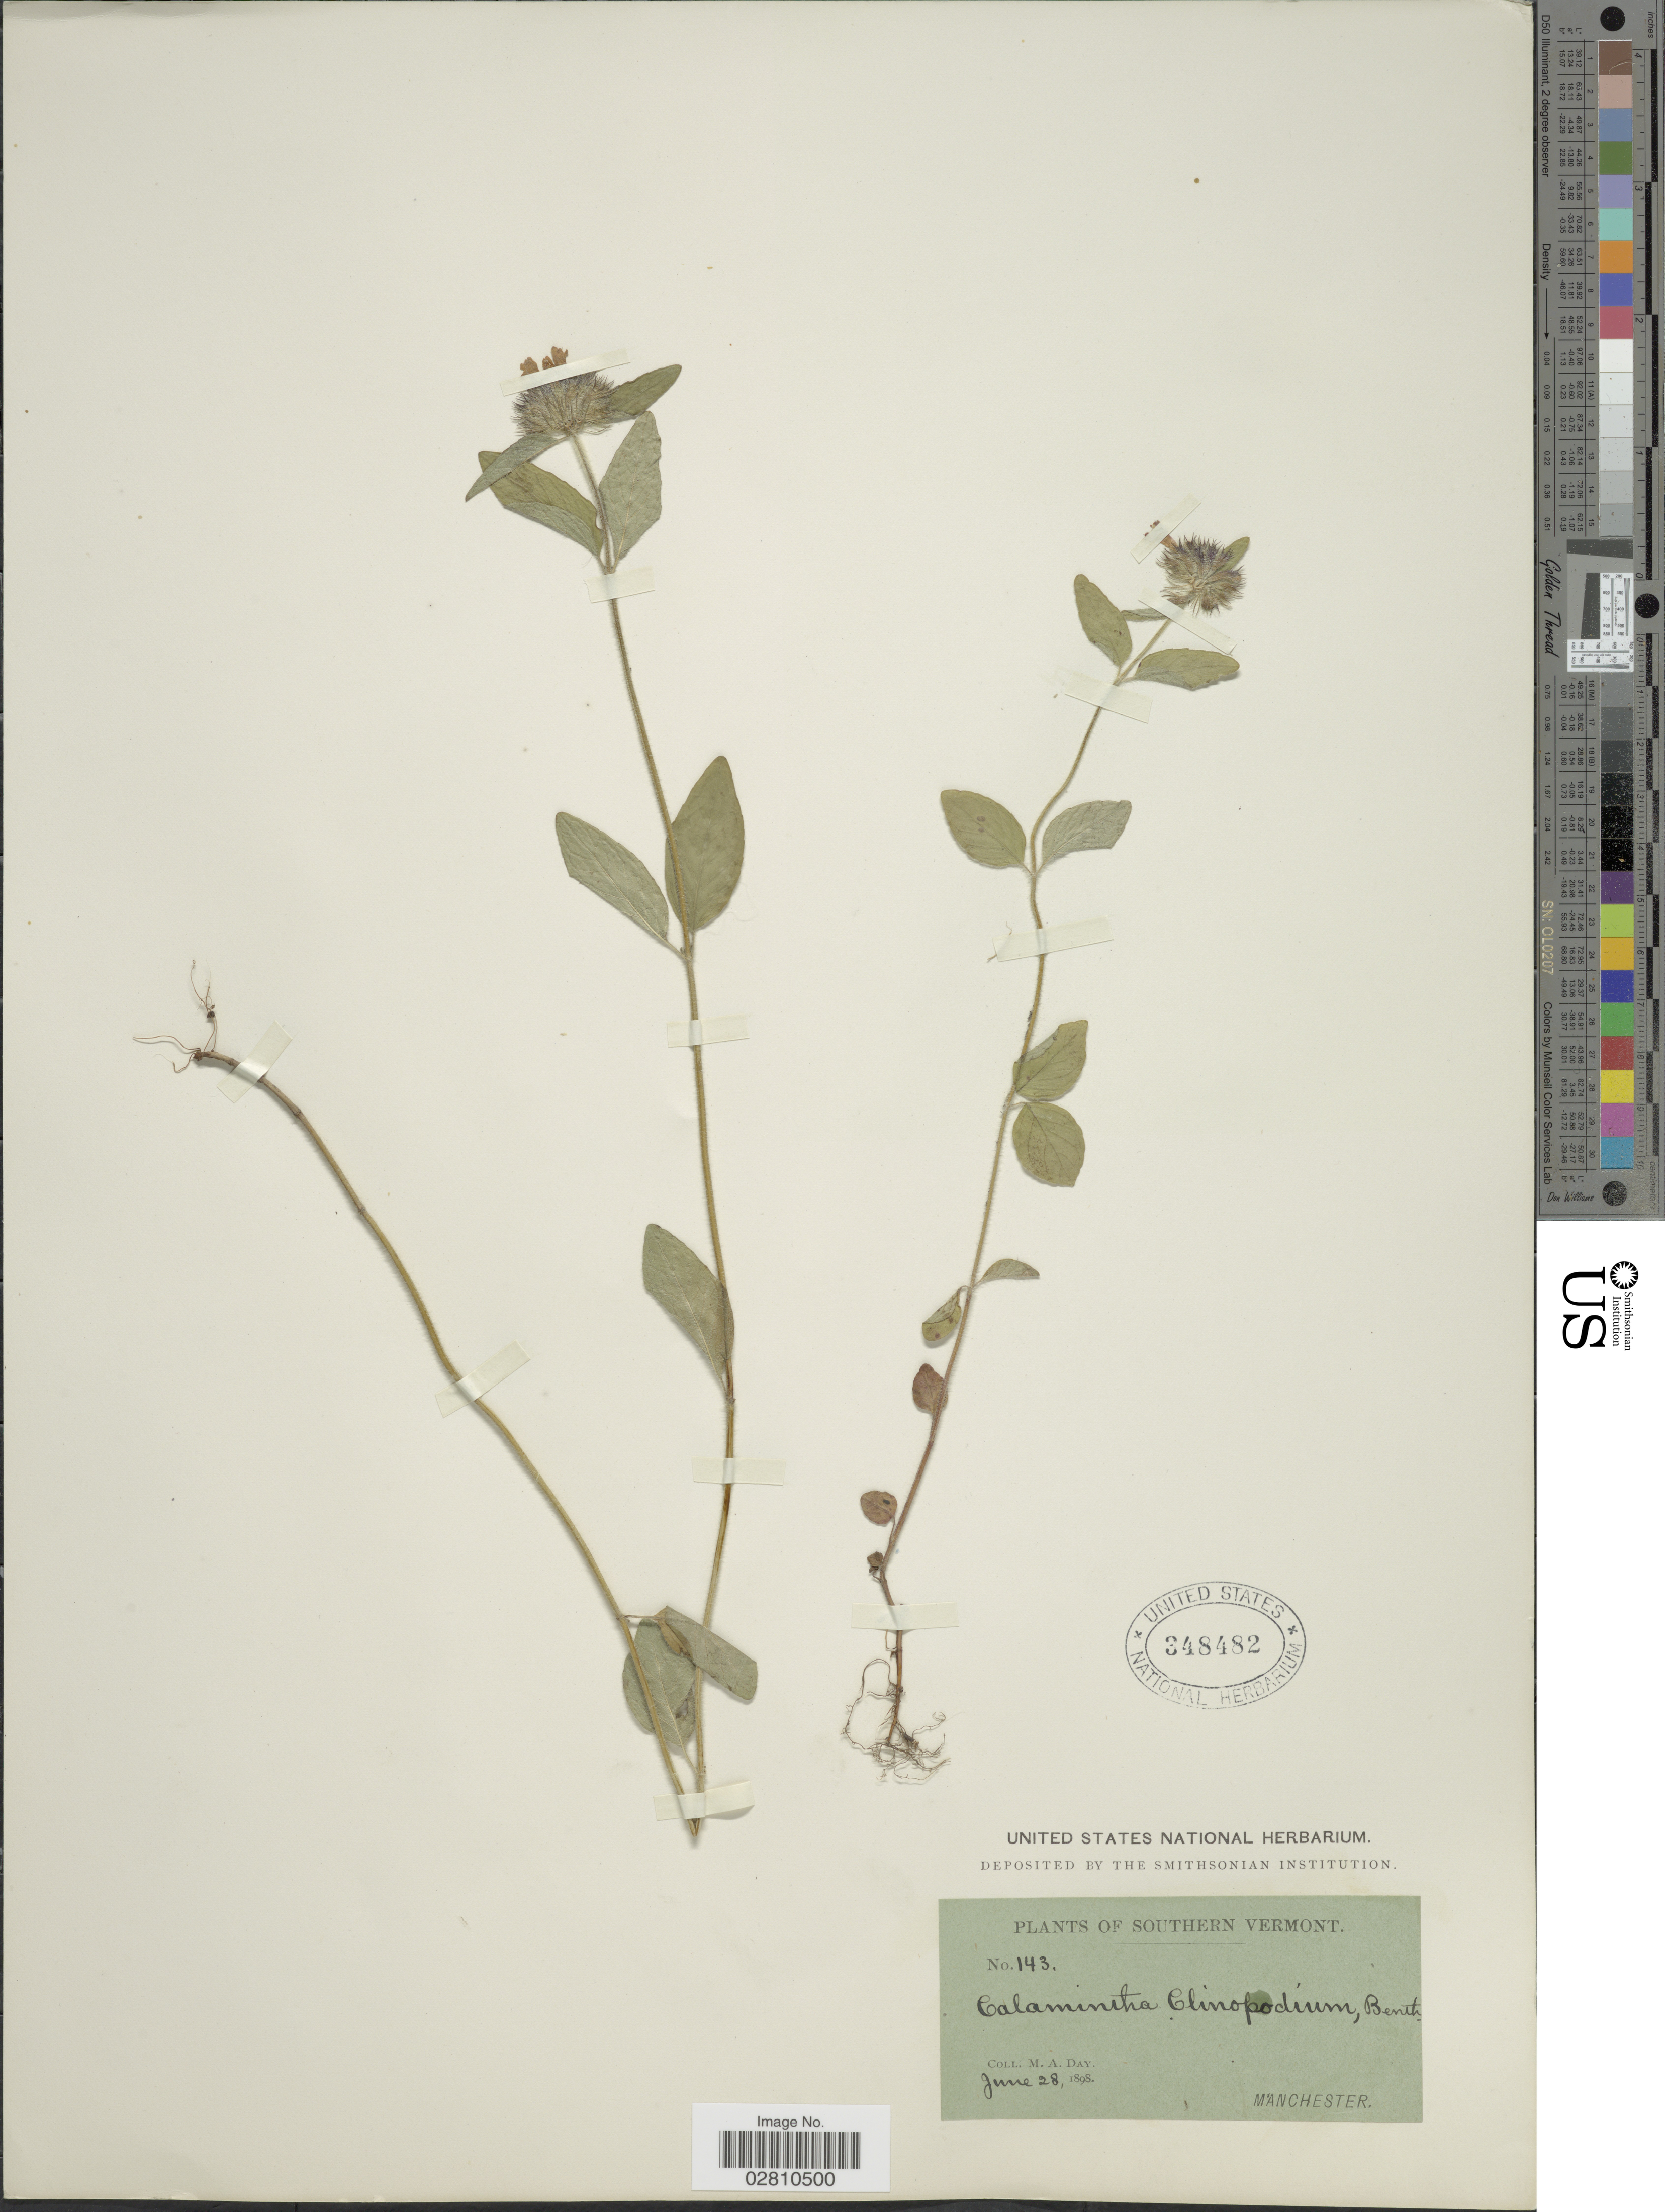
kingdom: Plantae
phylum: Tracheophyta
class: Magnoliopsida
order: Lamiales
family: Lamiaceae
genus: Clinopodium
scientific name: Clinopodium vulgare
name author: L.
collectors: M. Day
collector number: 143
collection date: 1898-06-28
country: United States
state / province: Vermont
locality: Southern Vermont, Manchester.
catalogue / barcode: US 348482